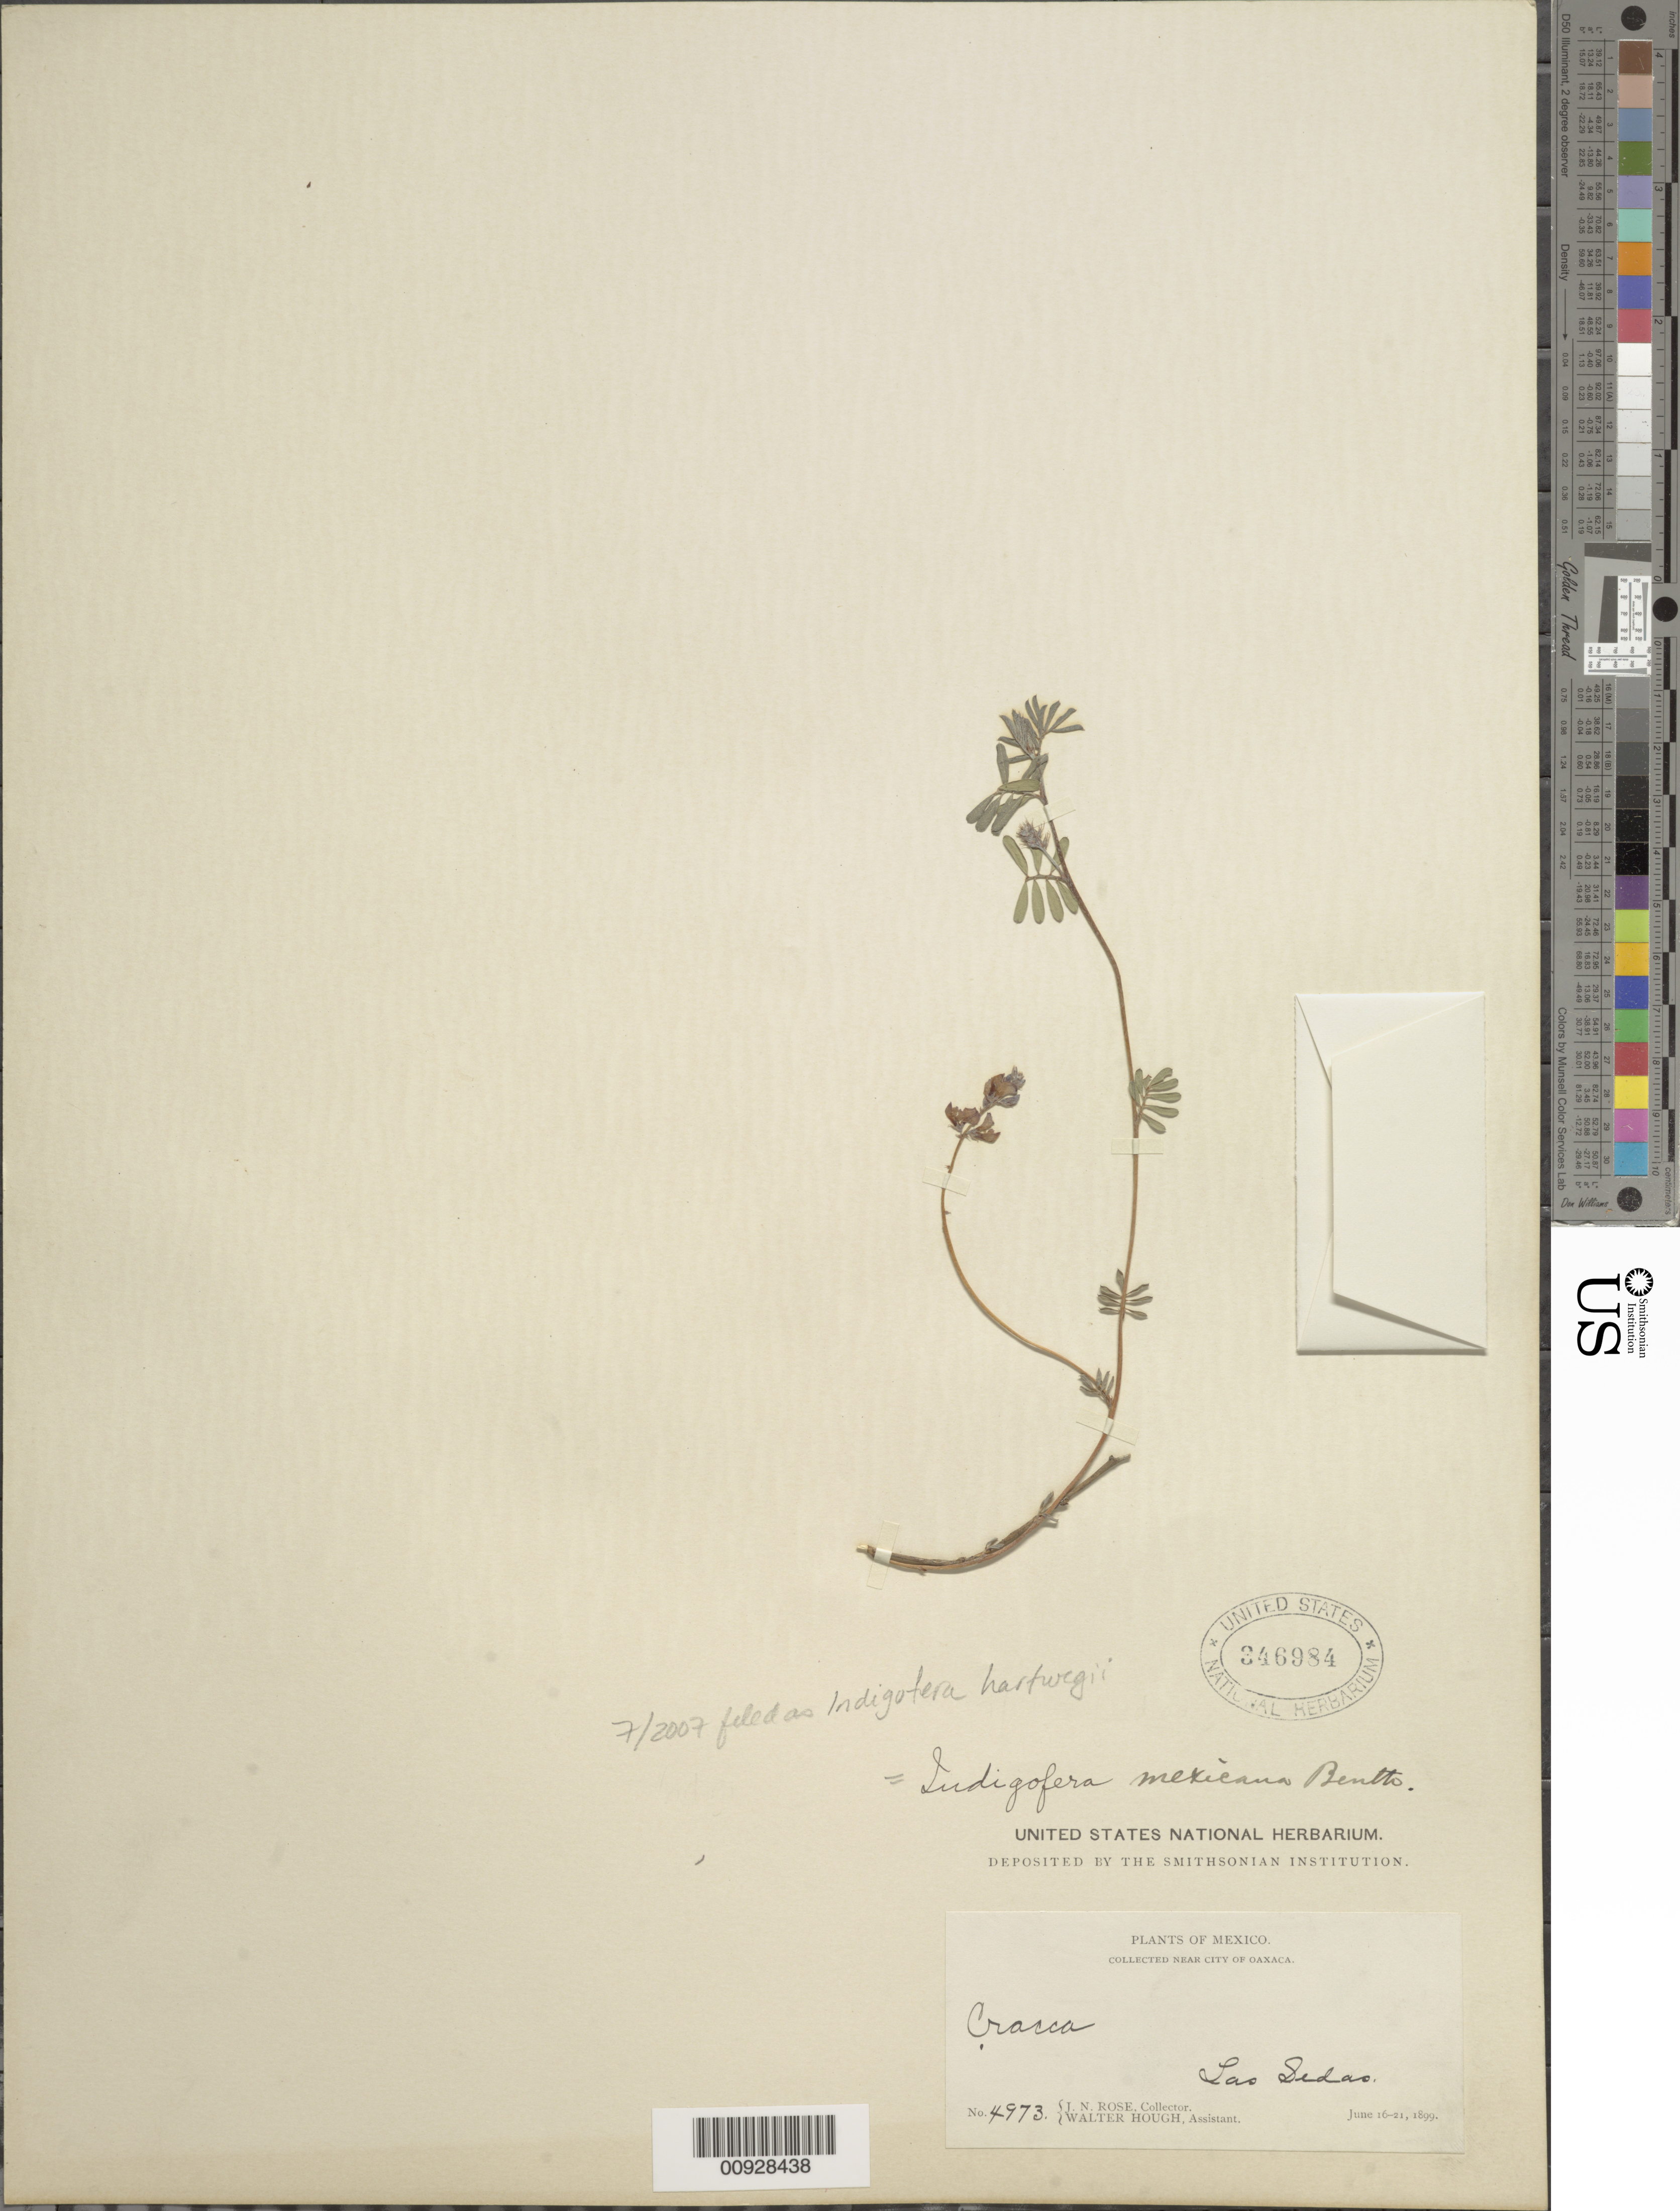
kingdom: Plantae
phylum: Tracheophyta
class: Magnoliopsida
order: Fabales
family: Fabaceae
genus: Indigofera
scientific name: Indigofera hartwegii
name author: Rydb.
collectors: J. N. Rose & W. Hough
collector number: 4973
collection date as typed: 16 Jun 1899 to 21 Jun 1899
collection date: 1899-06-16/1899-06-21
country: Mexico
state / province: Oaxaca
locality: Las Sedas near City of Oaxaca.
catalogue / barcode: US 346984